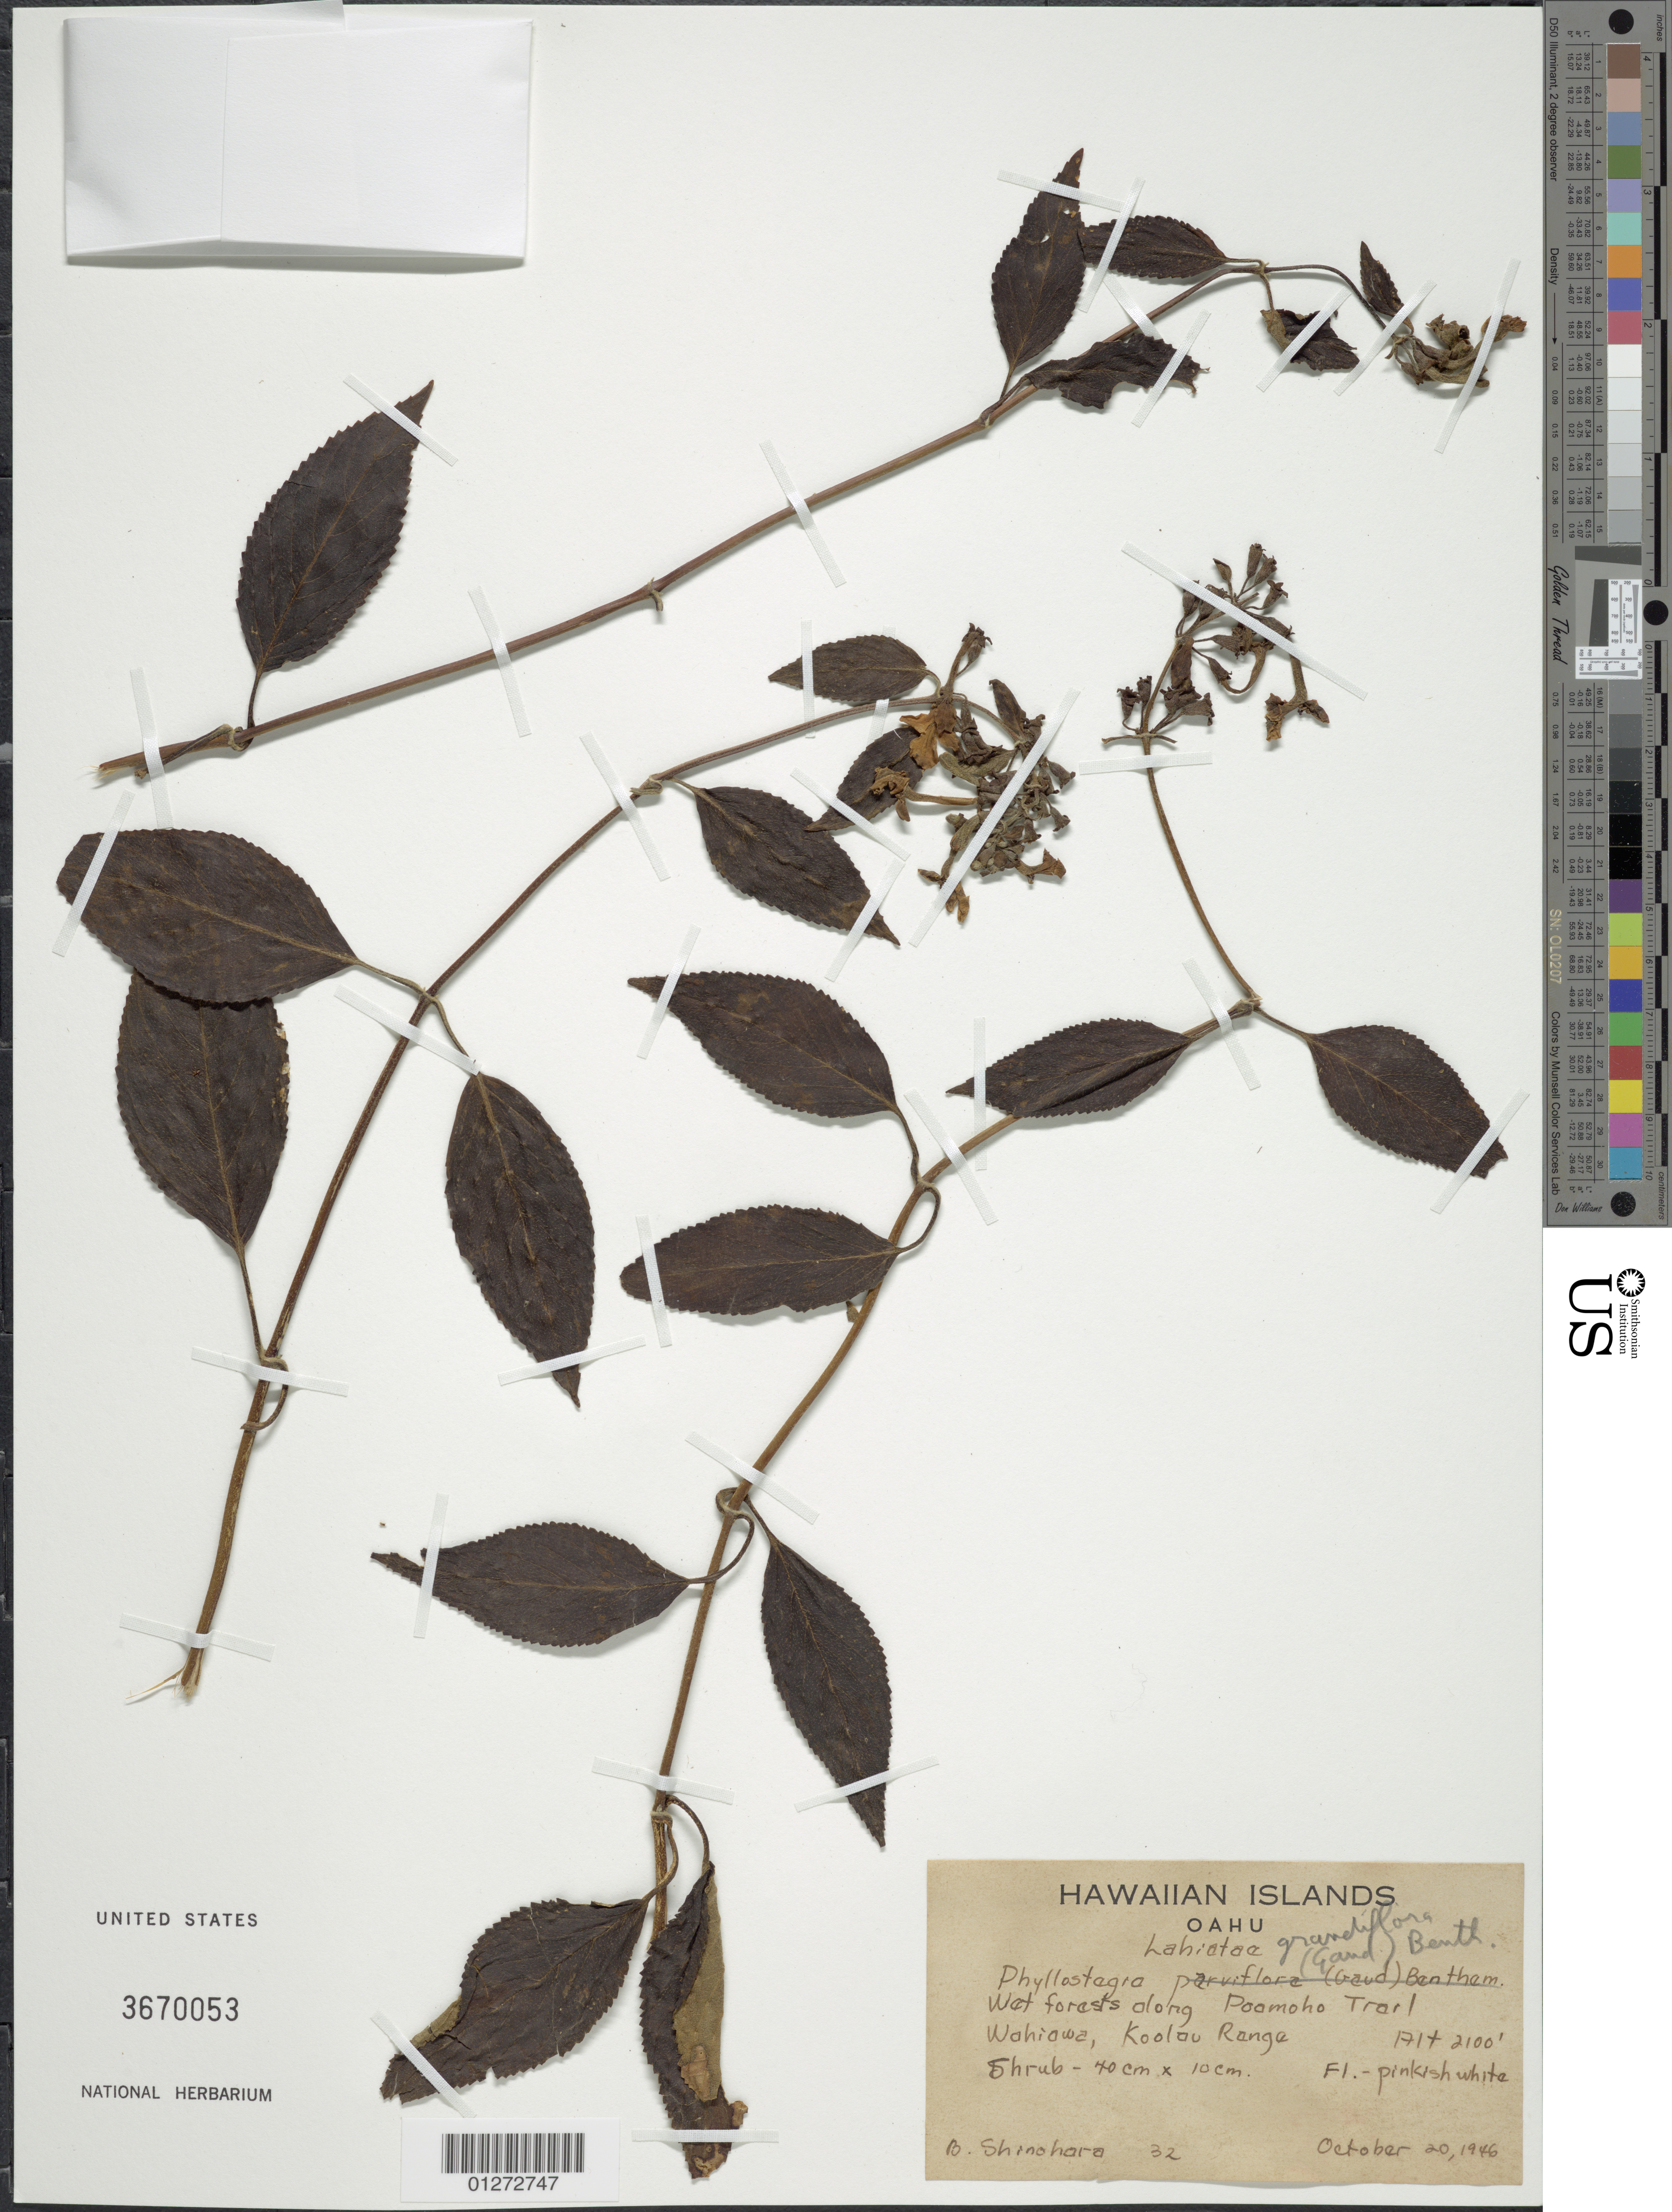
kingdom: Plantae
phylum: Tracheophyta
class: Magnoliopsida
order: Lamiales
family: Lamiaceae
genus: Phyllostegia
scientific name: Phyllostegia grandiflora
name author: (Gaudich.) Benth.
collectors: B. Shinohara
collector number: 32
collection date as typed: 20 Oct 1946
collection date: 1946-10-20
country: United States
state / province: Hawaii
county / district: Honolulu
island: Oahu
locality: Along Poamoho Trail, Wahiawa Koolau Range.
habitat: Wet forest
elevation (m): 640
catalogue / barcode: US 3670053